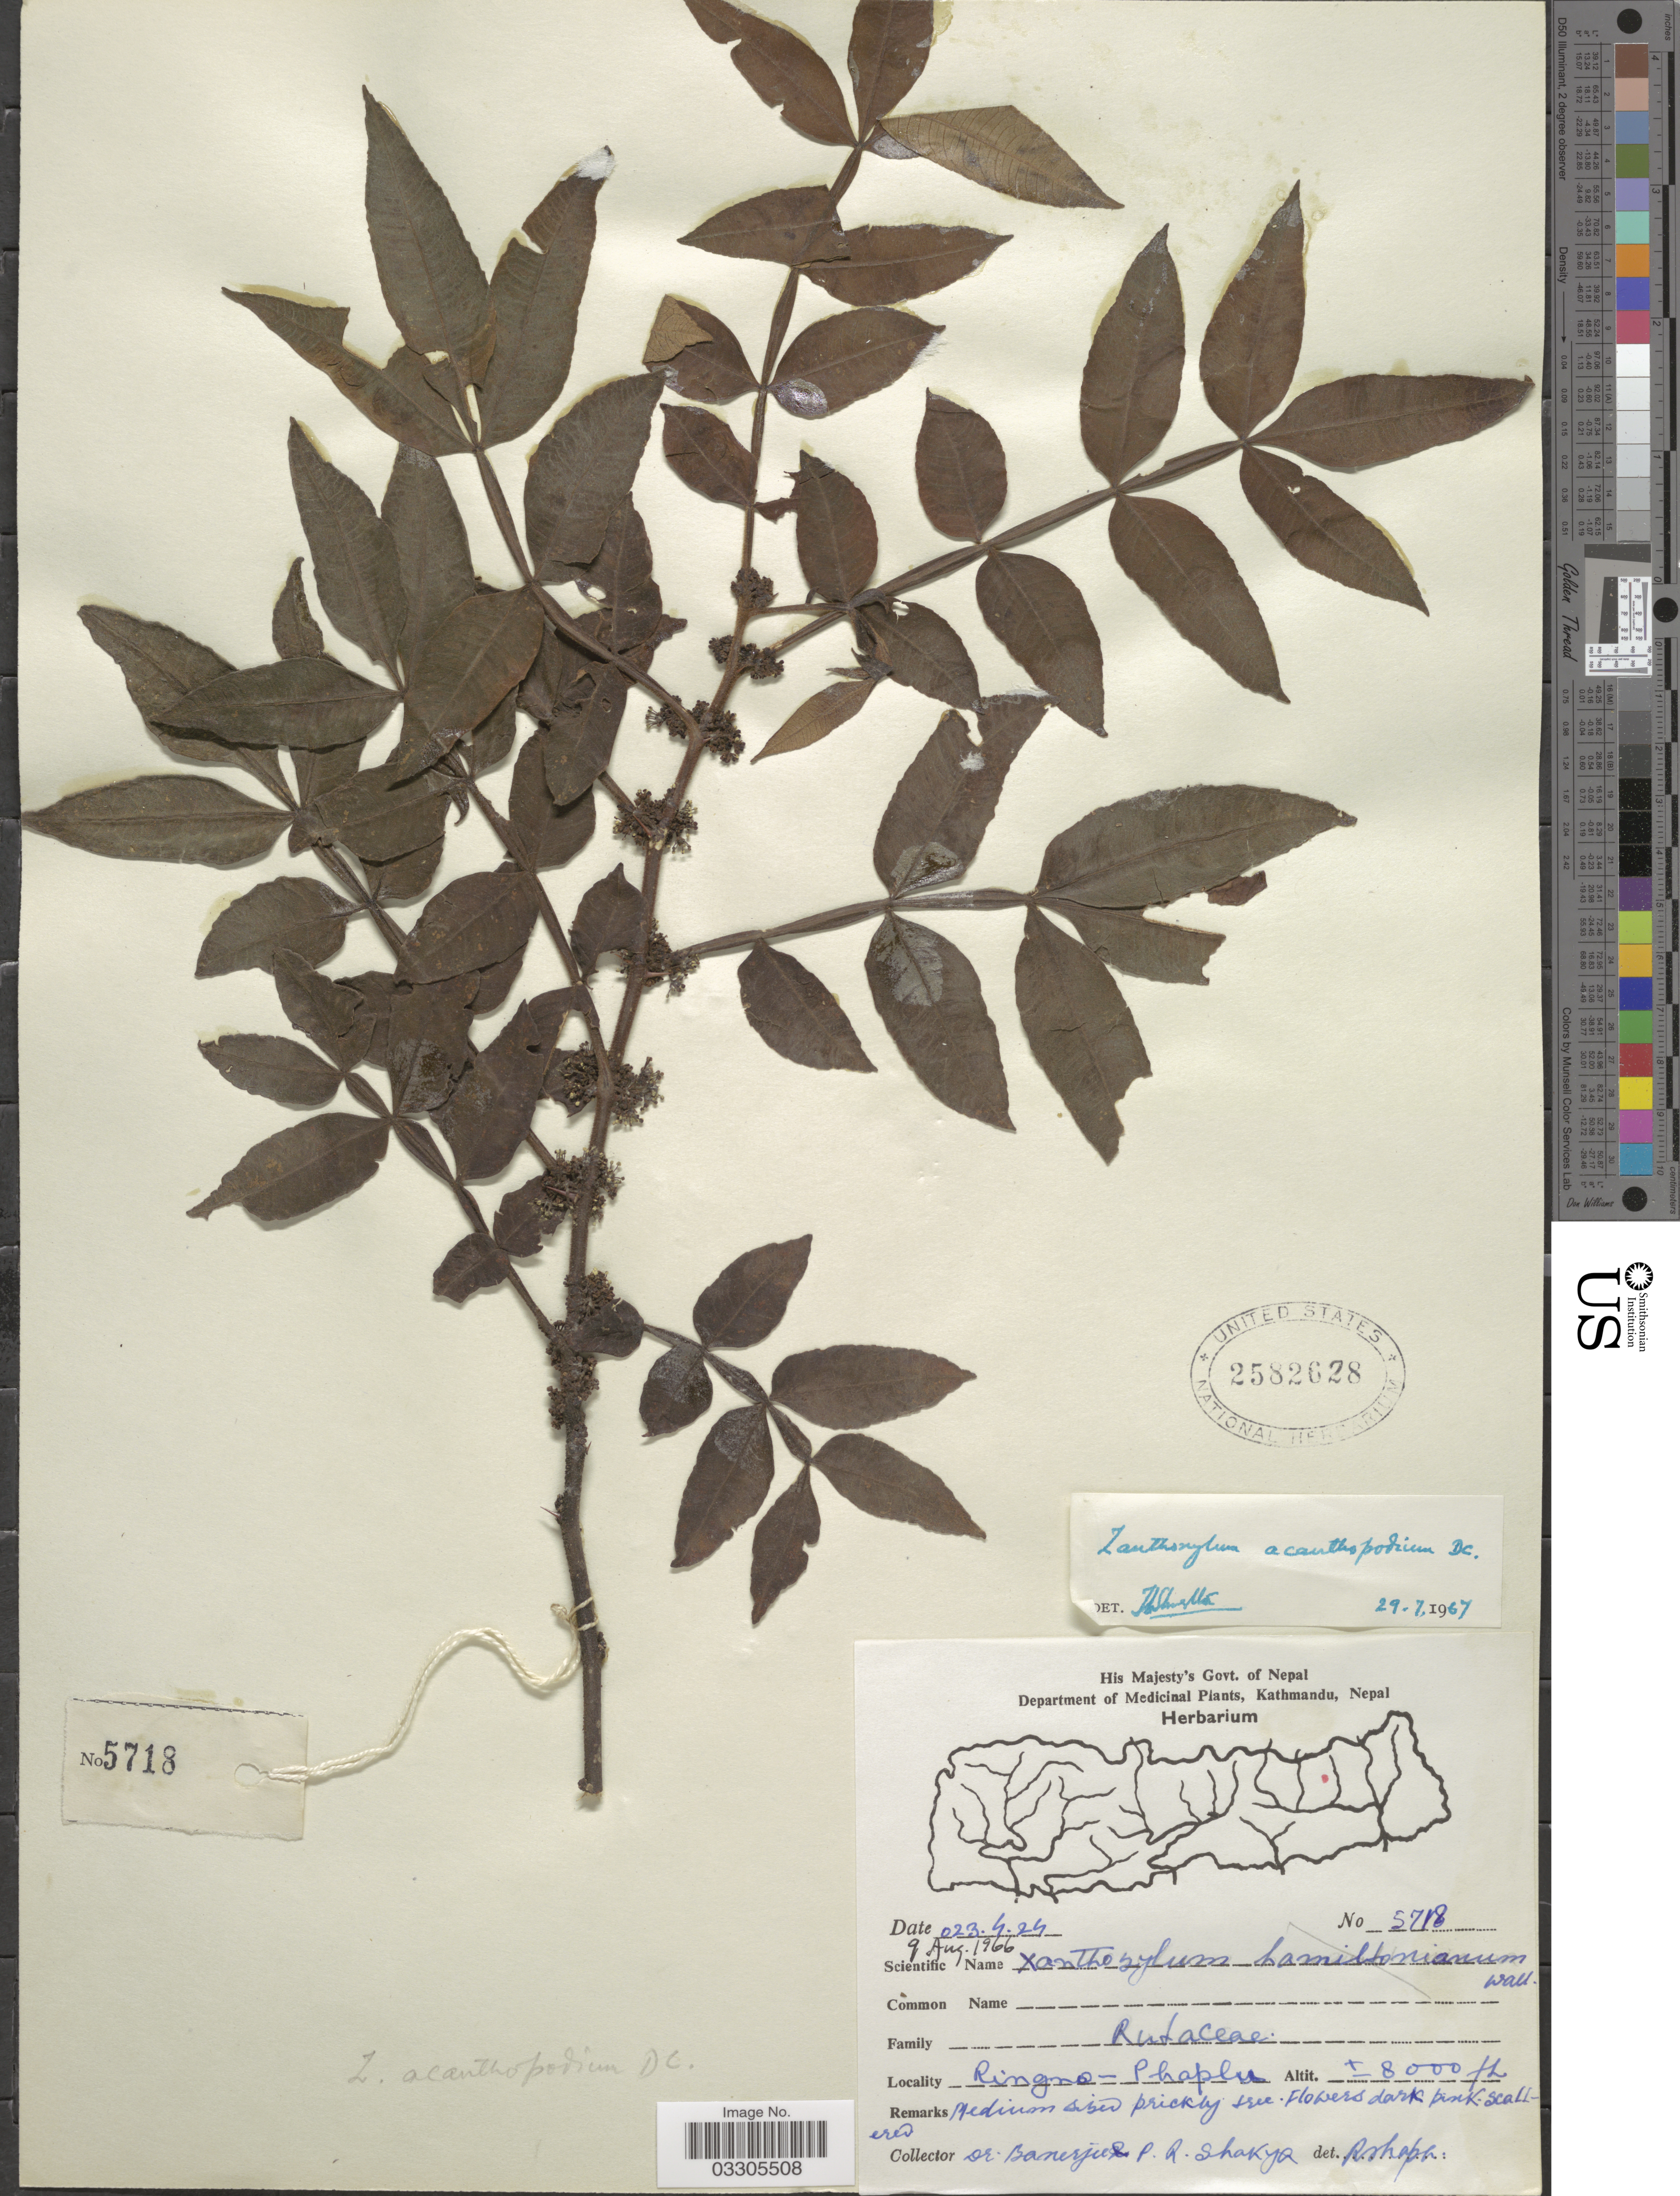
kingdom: Plantae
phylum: Tracheophyta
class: Magnoliopsida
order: Sapindales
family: Rutaceae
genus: Zanthoxylum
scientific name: Zanthoxylum acanthopodium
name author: DC.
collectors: -. Banerjee & P. Shakya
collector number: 5718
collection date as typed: Transcribed d/m/y: 24/4/23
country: Nepal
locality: Ringmo - Phaplu.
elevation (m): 2438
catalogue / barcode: US 2582628